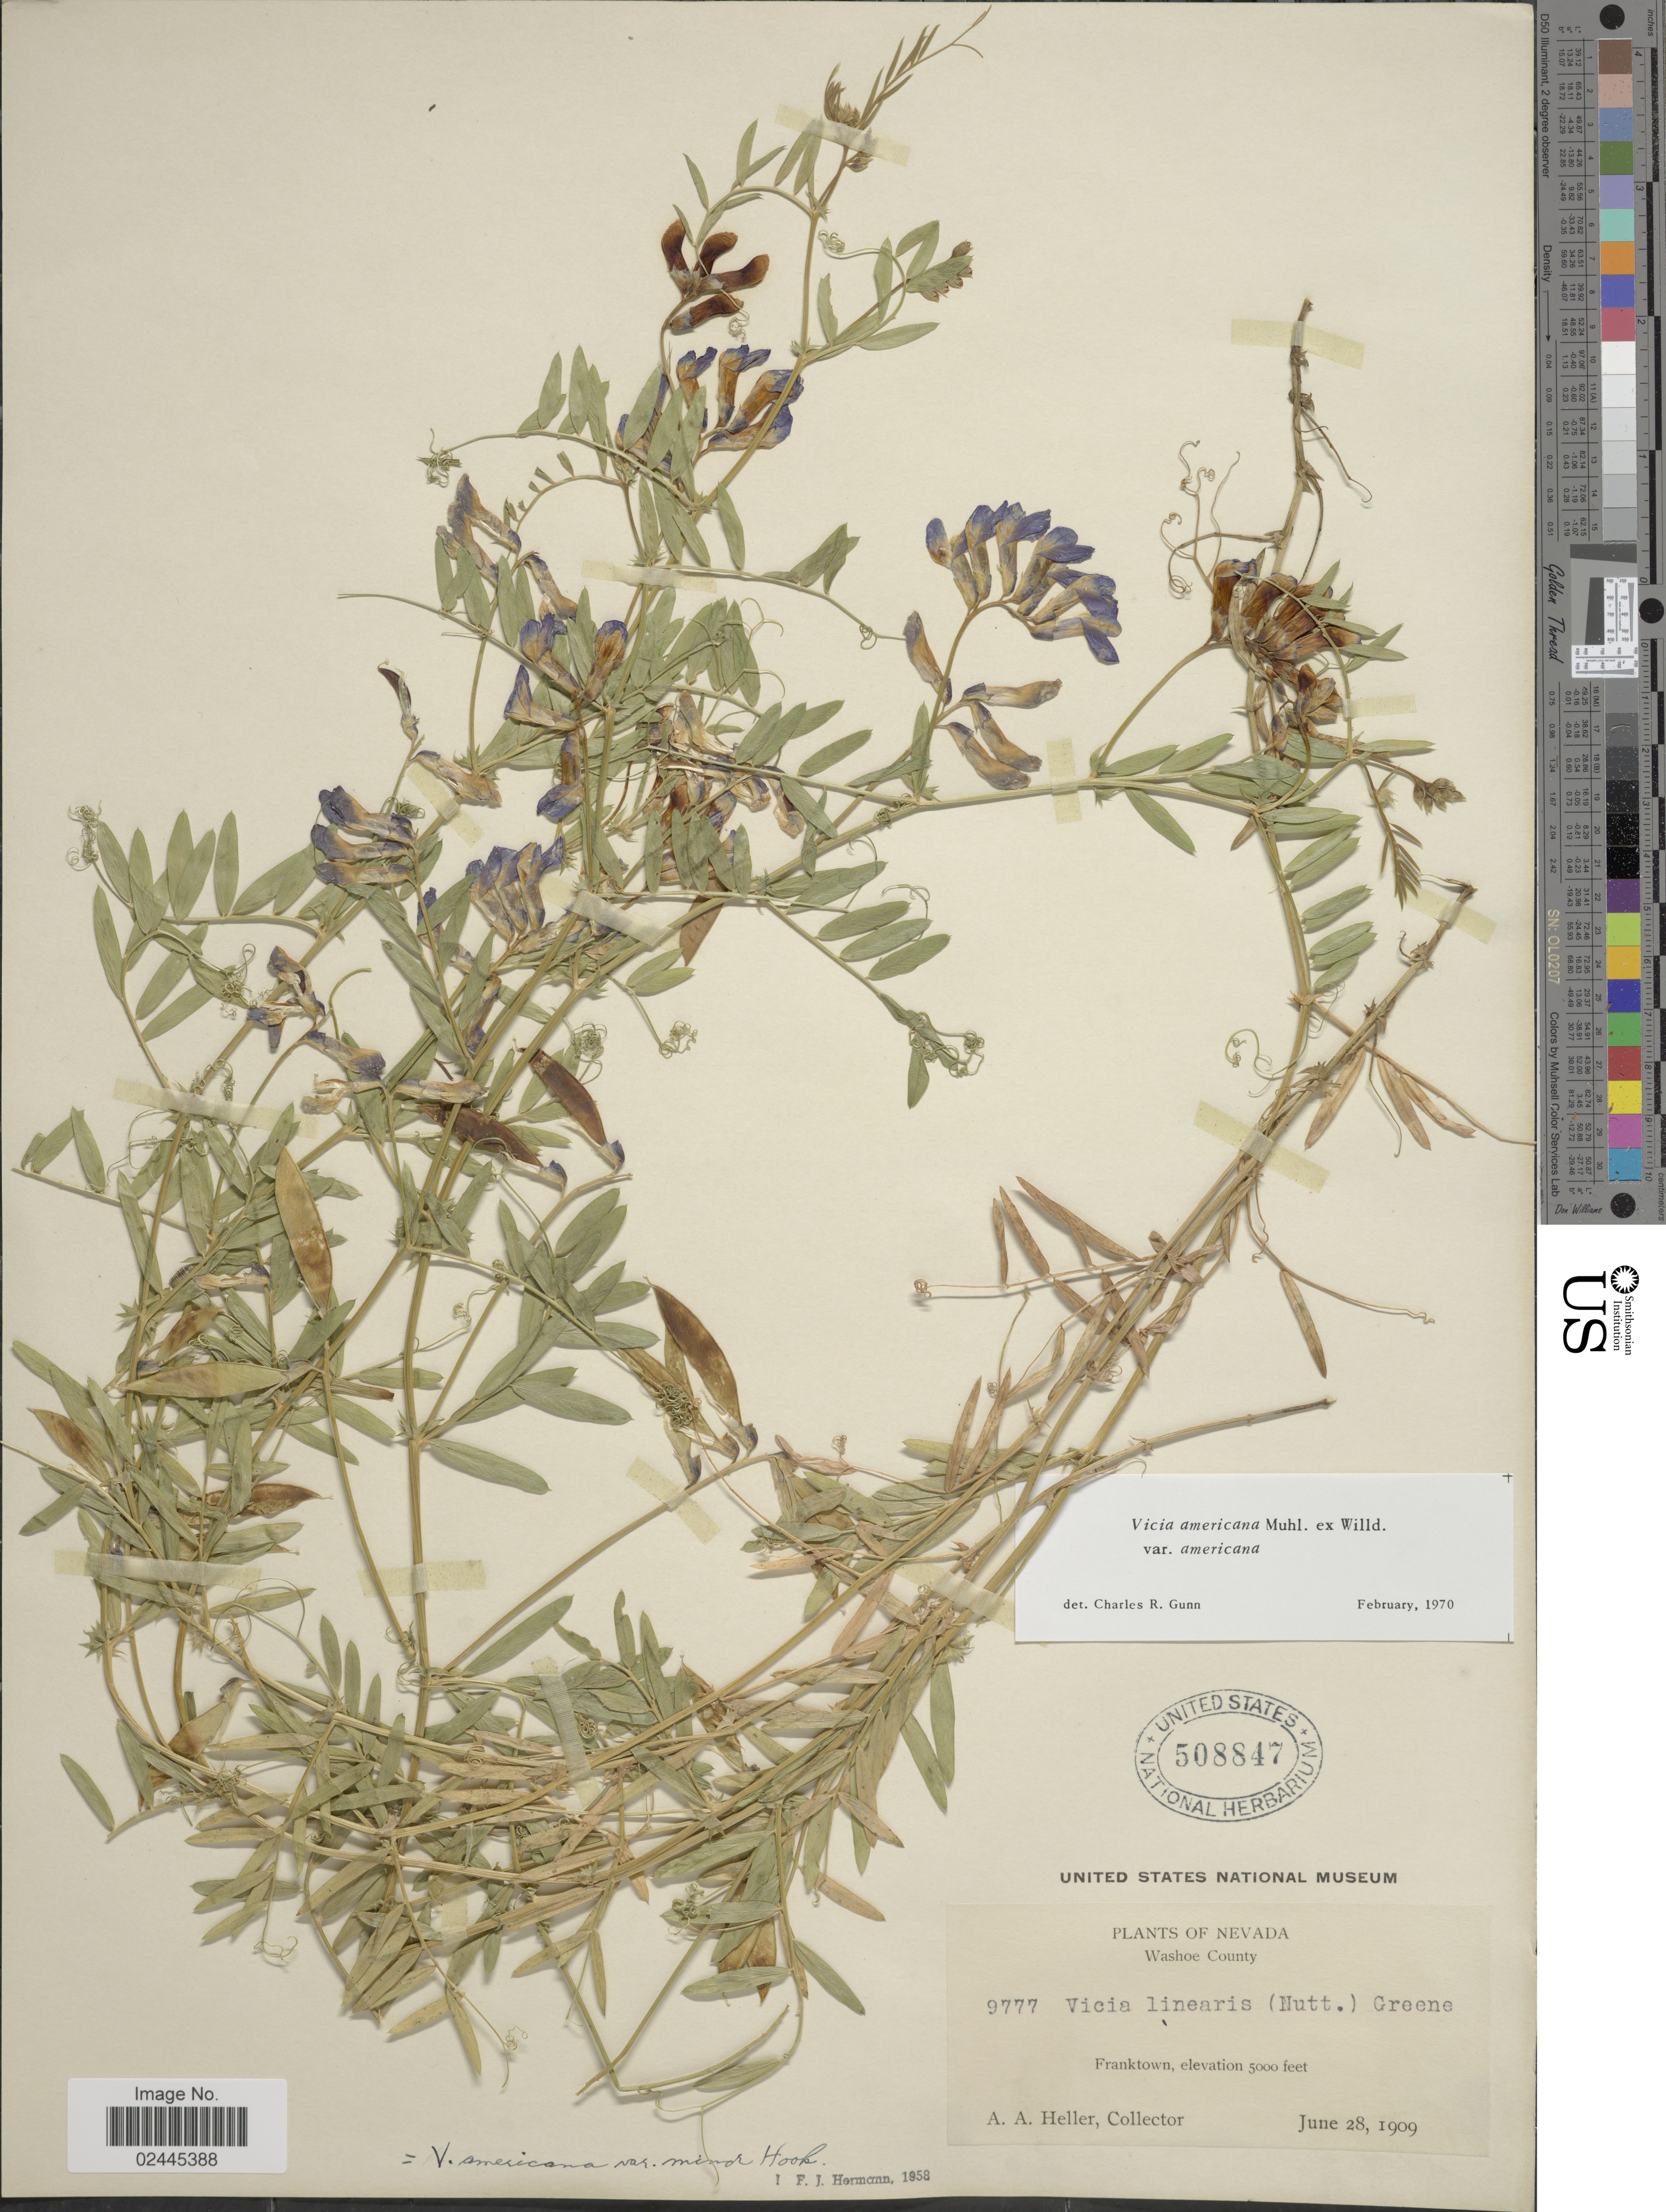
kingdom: Plantae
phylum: Tracheophyta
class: Magnoliopsida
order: Fabales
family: Fabaceae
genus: Vicia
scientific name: Vicia americana var. americana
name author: Muhl. ex Willd.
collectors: A. A. Heller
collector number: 9777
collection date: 1909-06-28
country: United States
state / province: Nevada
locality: Washoe County. Franktown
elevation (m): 1524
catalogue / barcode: US 508847